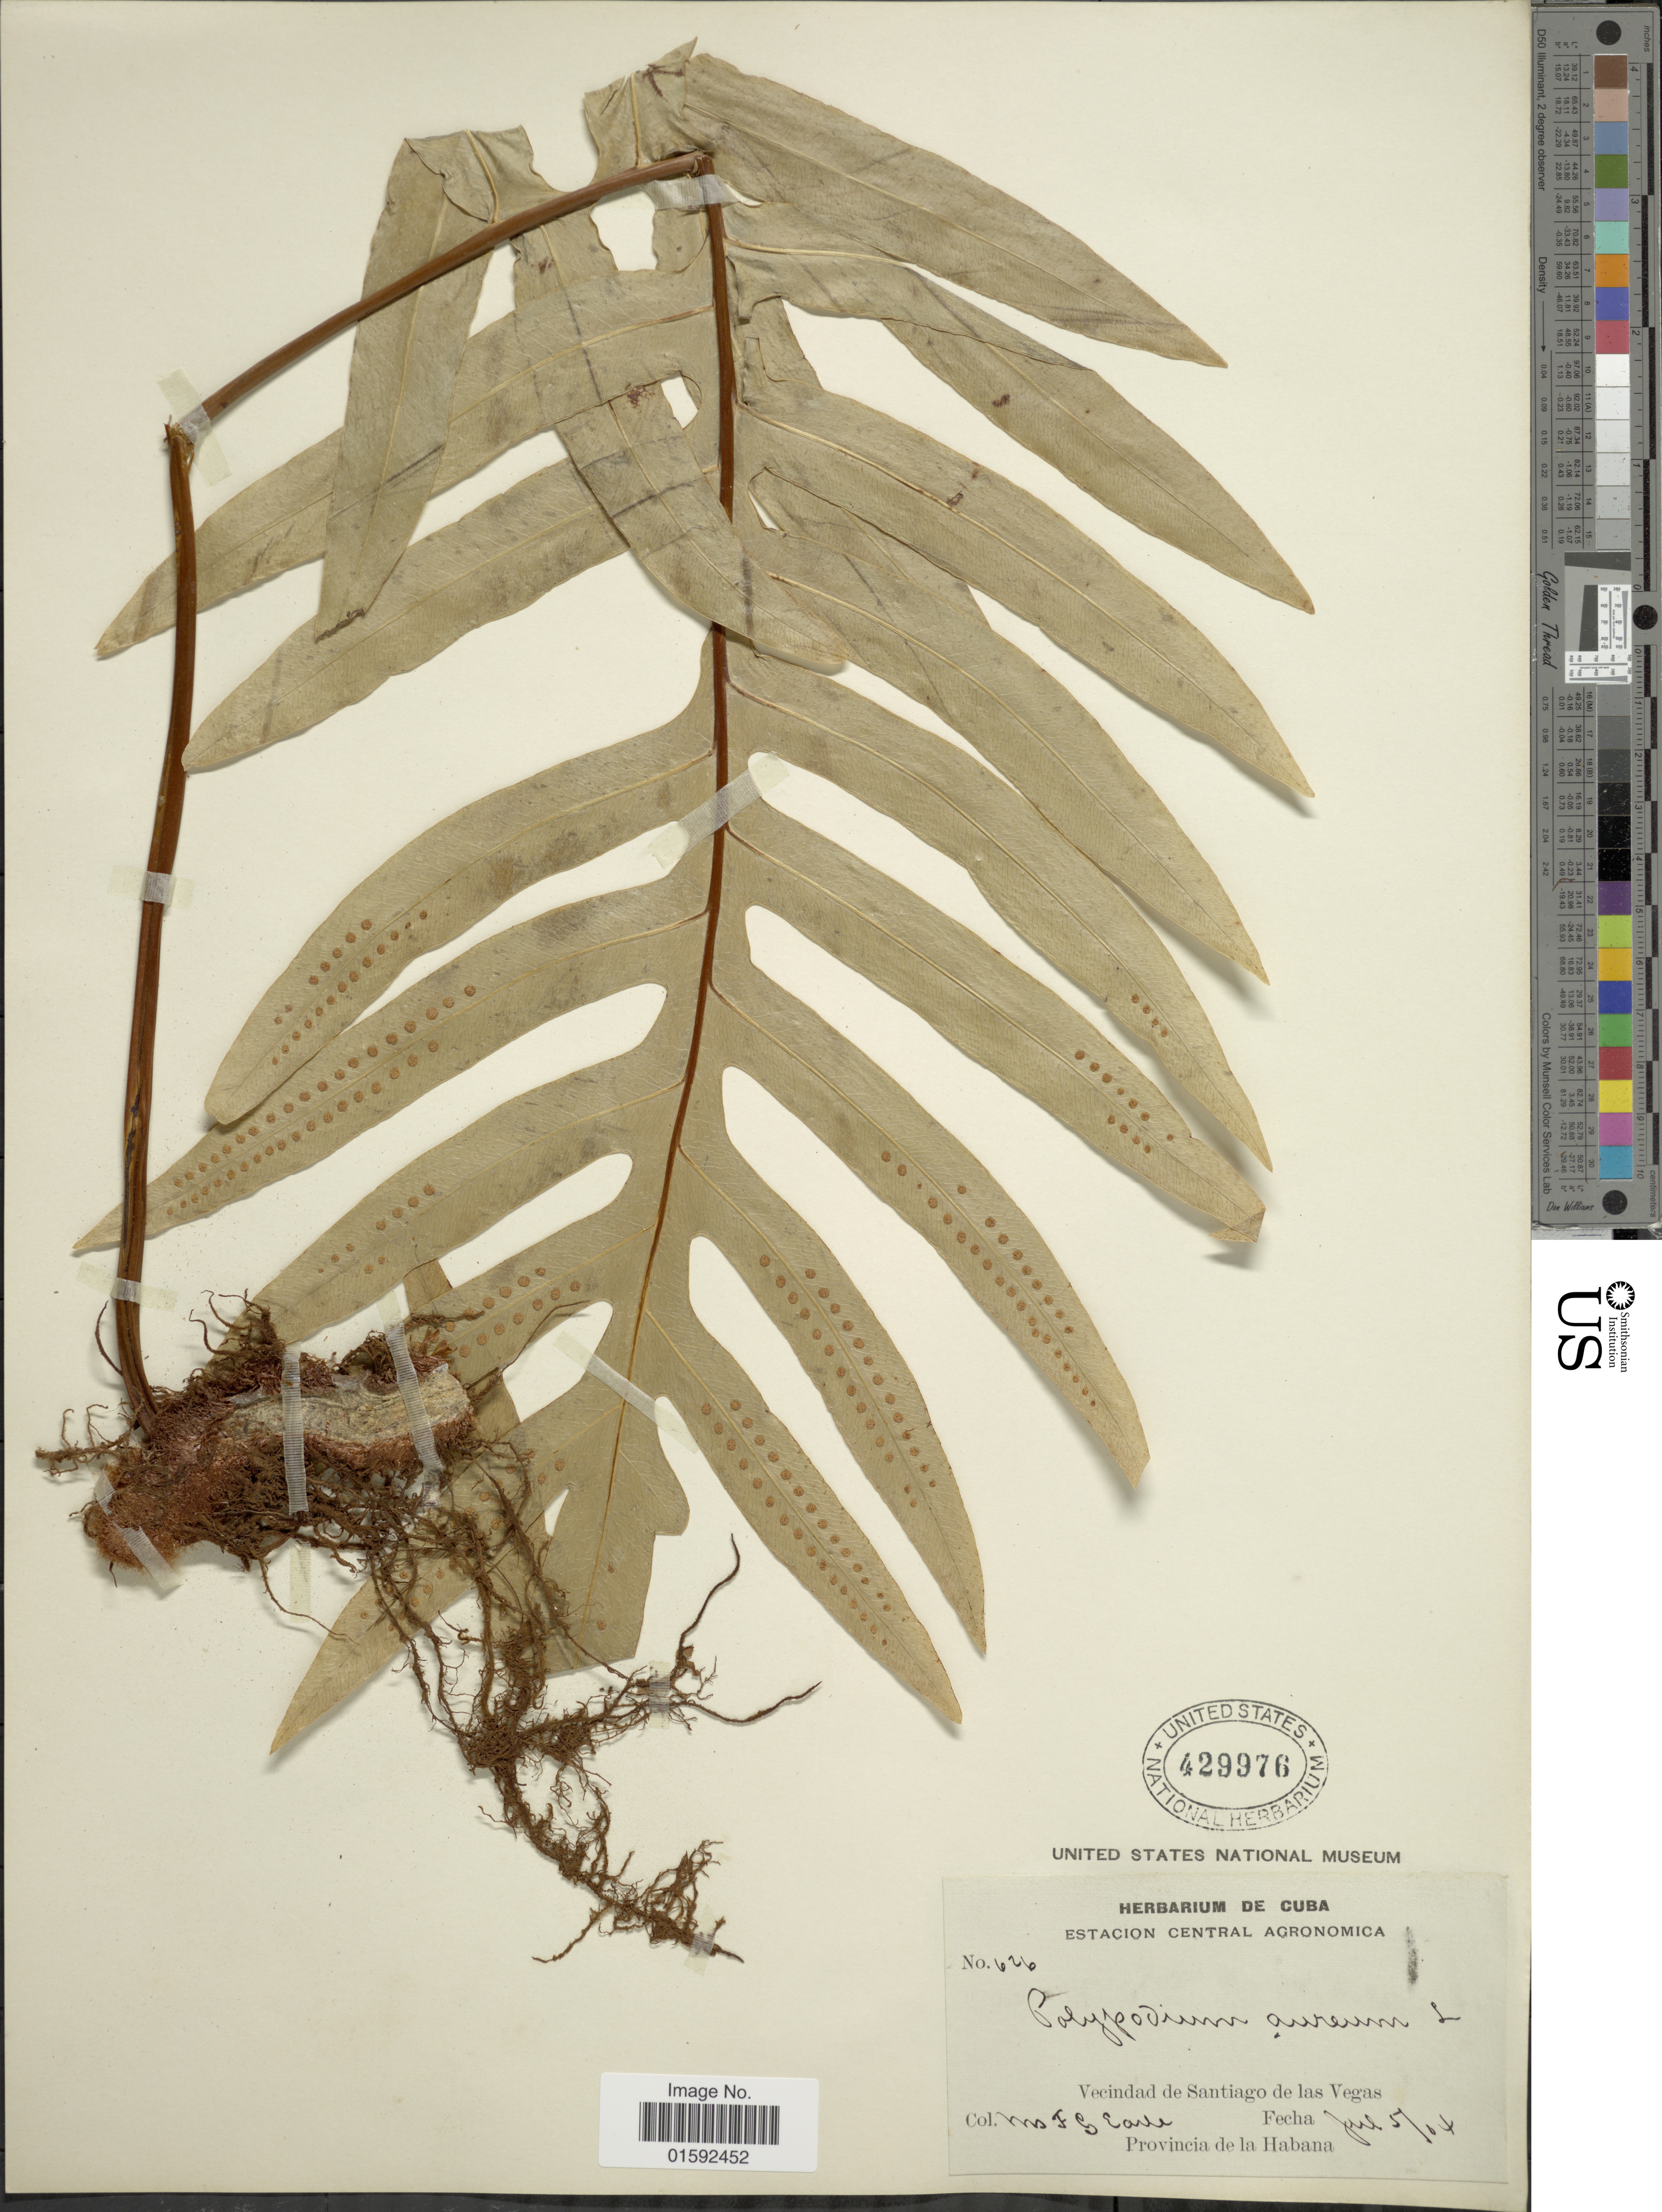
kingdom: Plantae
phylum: Tracheophyta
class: Polypodiopsida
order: Polypodiales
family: Polypodiaceae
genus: Phlebodium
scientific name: Phlebodium pseudoaureum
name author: (Cav.) Lellinger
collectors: F. S. Earle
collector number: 626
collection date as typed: Transcribed d/m/y: 5/7/4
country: Cuba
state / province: La Habana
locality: Cuba, Estacion Central Agronomica, Vecindad de Santiago de las Vegas, Provincia de la Habana.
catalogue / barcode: US 429976